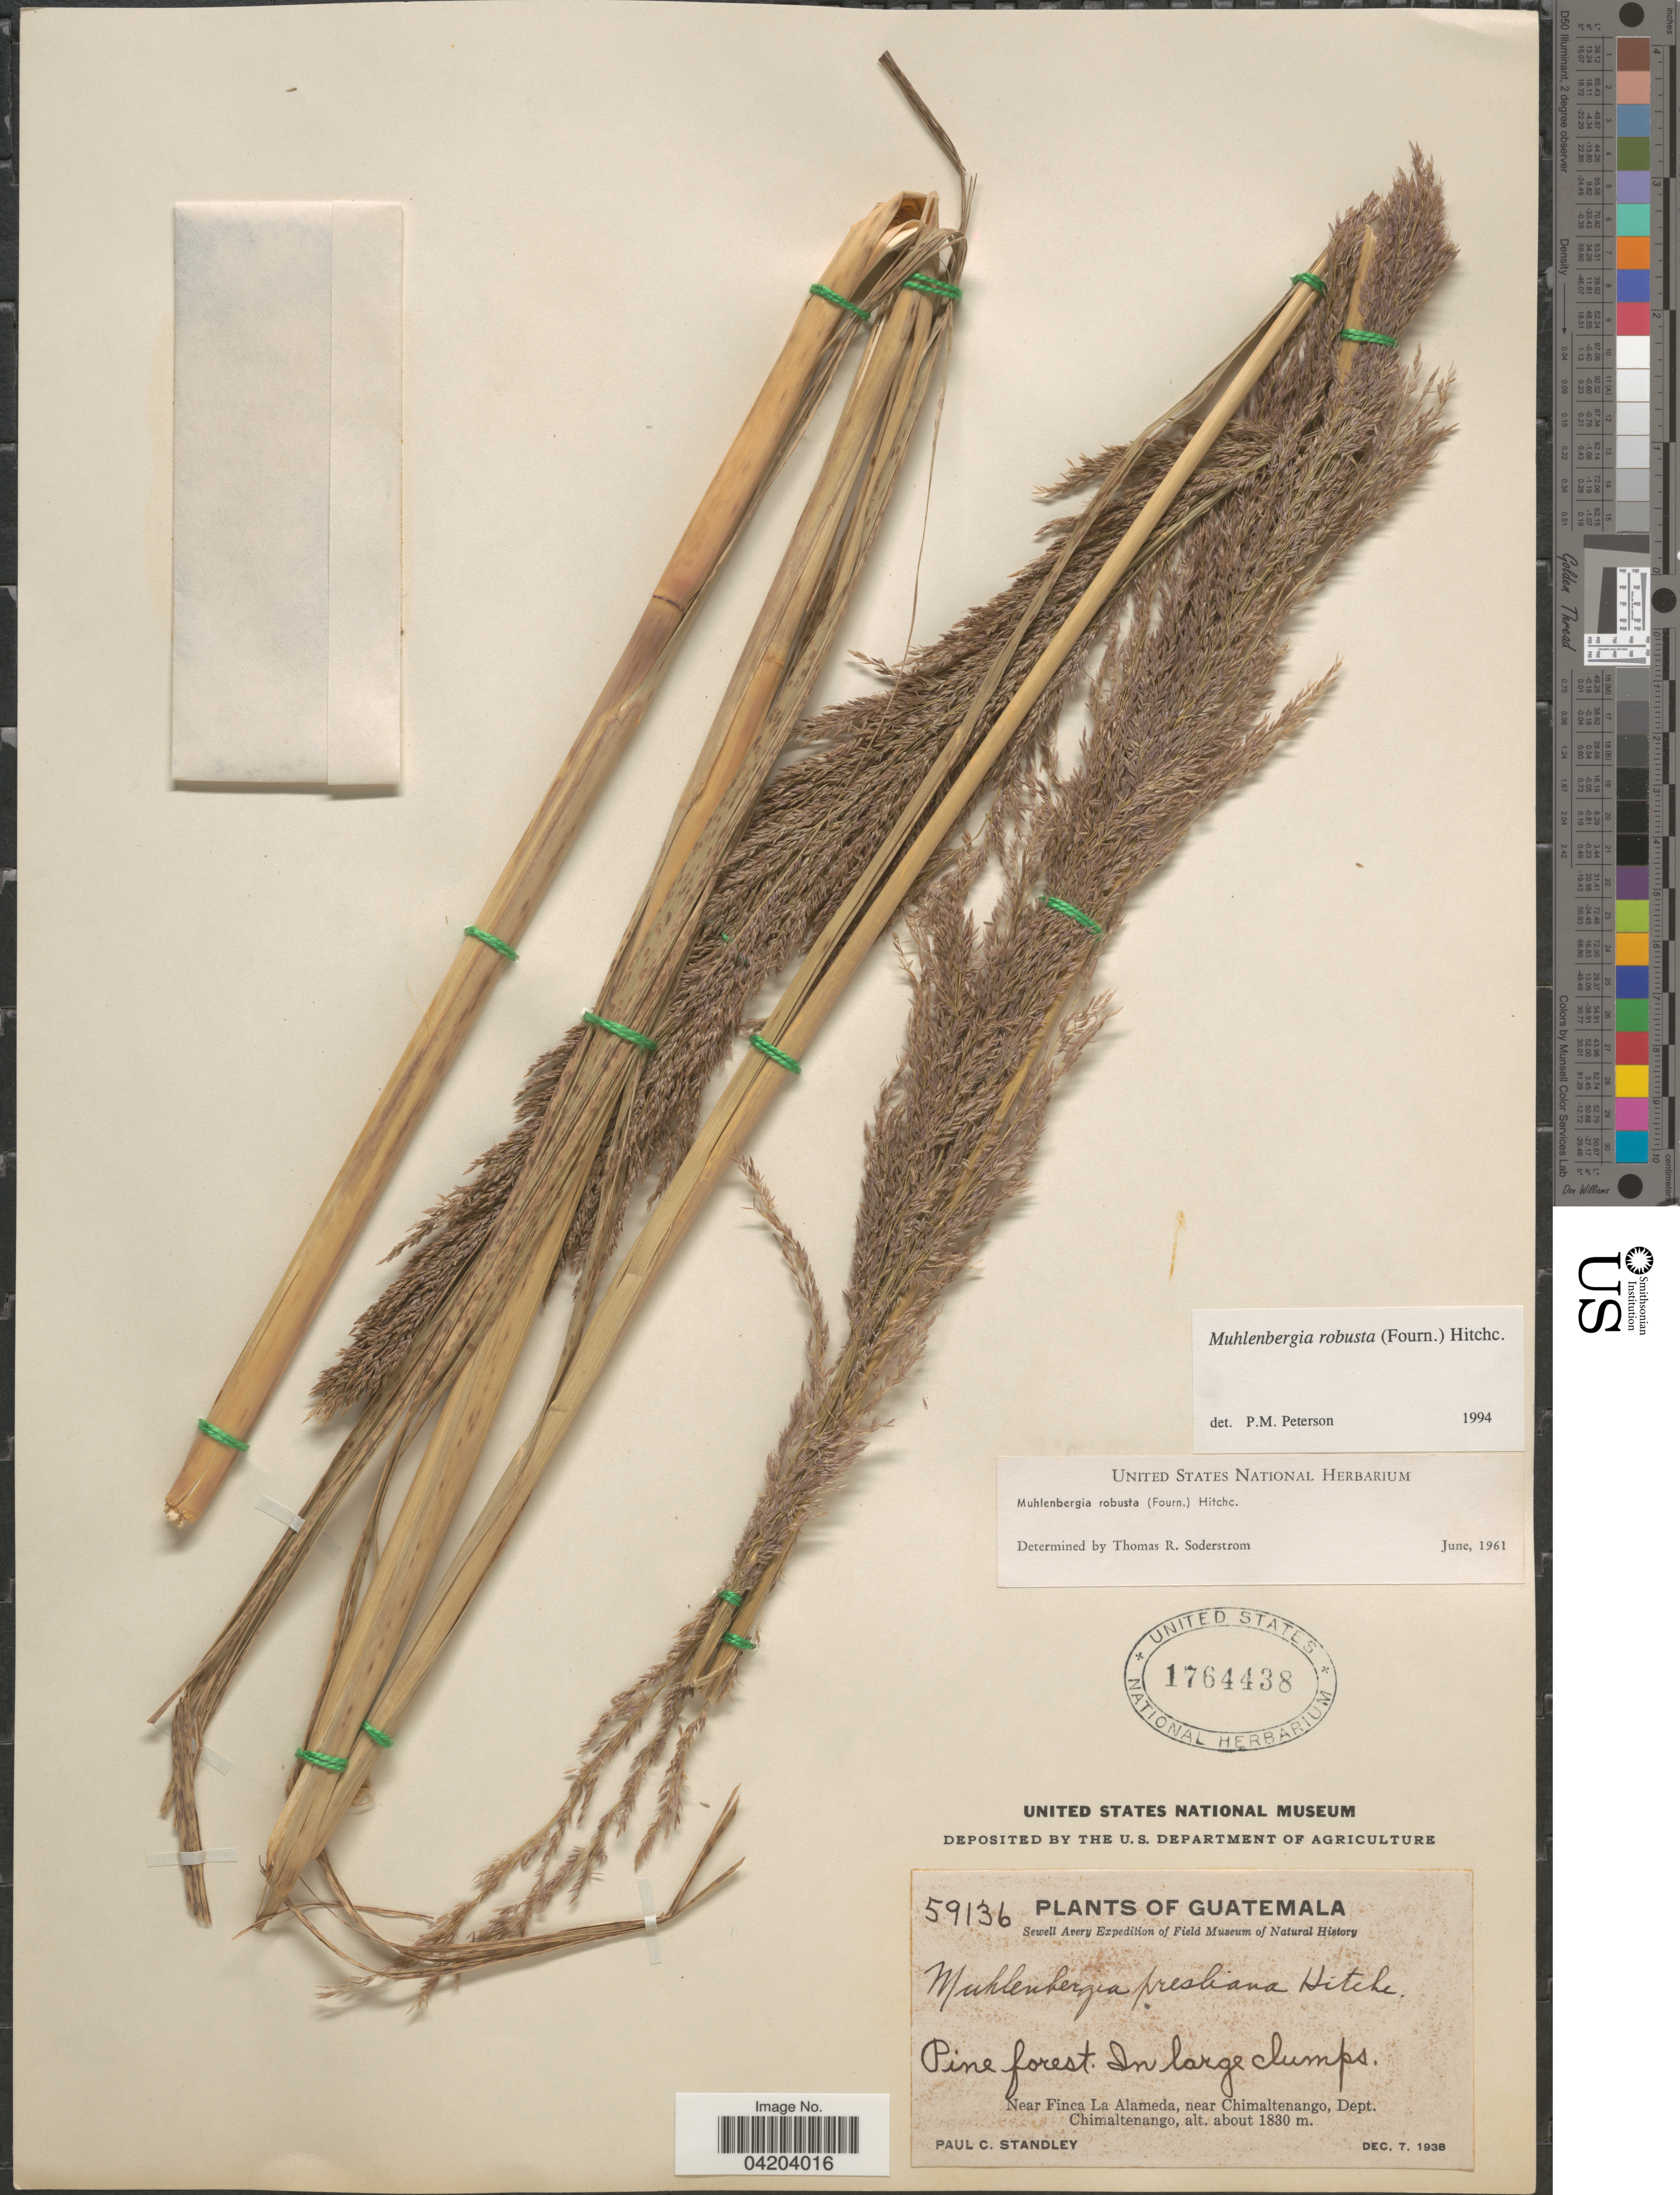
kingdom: Plantae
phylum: Tracheophyta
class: Liliopsida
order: Poales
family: Poaceae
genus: Muhlenbergia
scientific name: Muhlenbergia robusta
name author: (E. Fourn.) Hitchc.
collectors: P. C. Standley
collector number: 59136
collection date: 1938-12-07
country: Guatemala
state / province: Chimaltenango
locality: Sewell Avery Expedition of Field Museum of Natural History. Near Finca La Alameda, near Chimaltenango, Dept. Chimaltenango.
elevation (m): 1830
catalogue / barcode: US 1764438